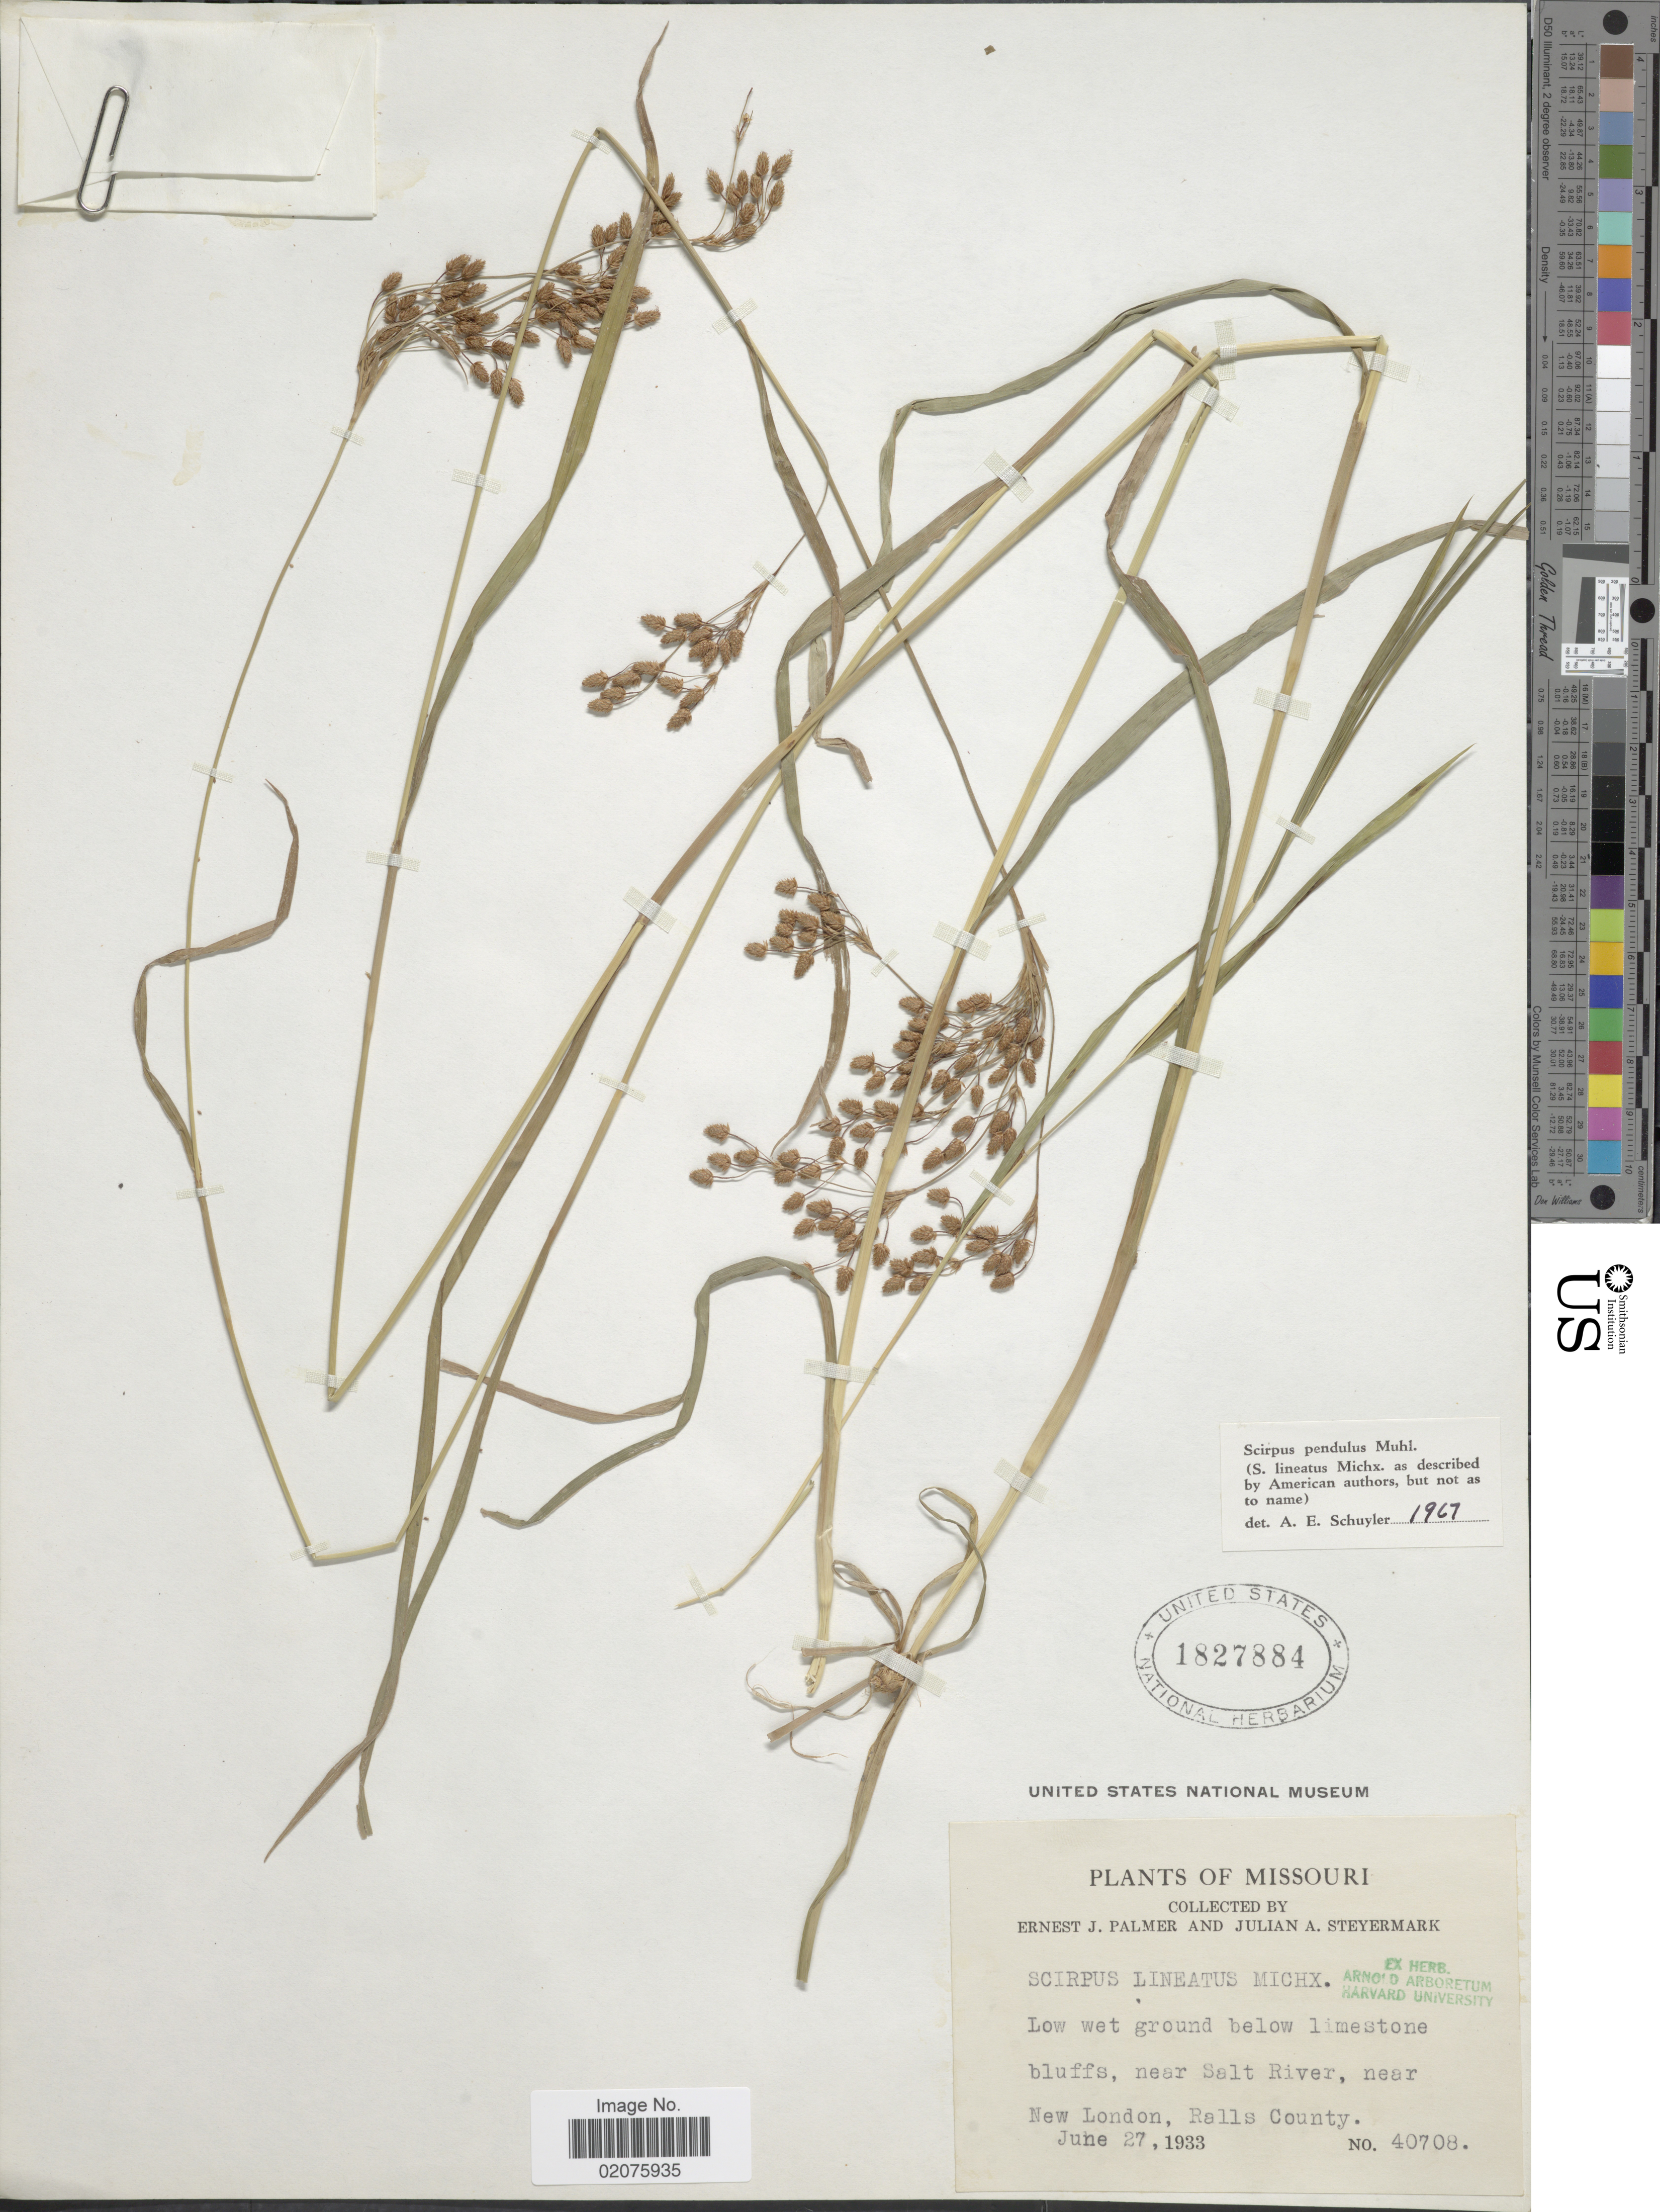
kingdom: Plantae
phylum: Tracheophyta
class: Liliopsida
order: Poales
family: Cyperaceae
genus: Scirpus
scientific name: Scirpus pendulus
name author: Muhl.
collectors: E. J. Palmer & J. Steyermark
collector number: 40708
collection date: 1933-06-27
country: United States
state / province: Missouri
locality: Near salt River, near New London, Ralls County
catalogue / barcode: US 1827884